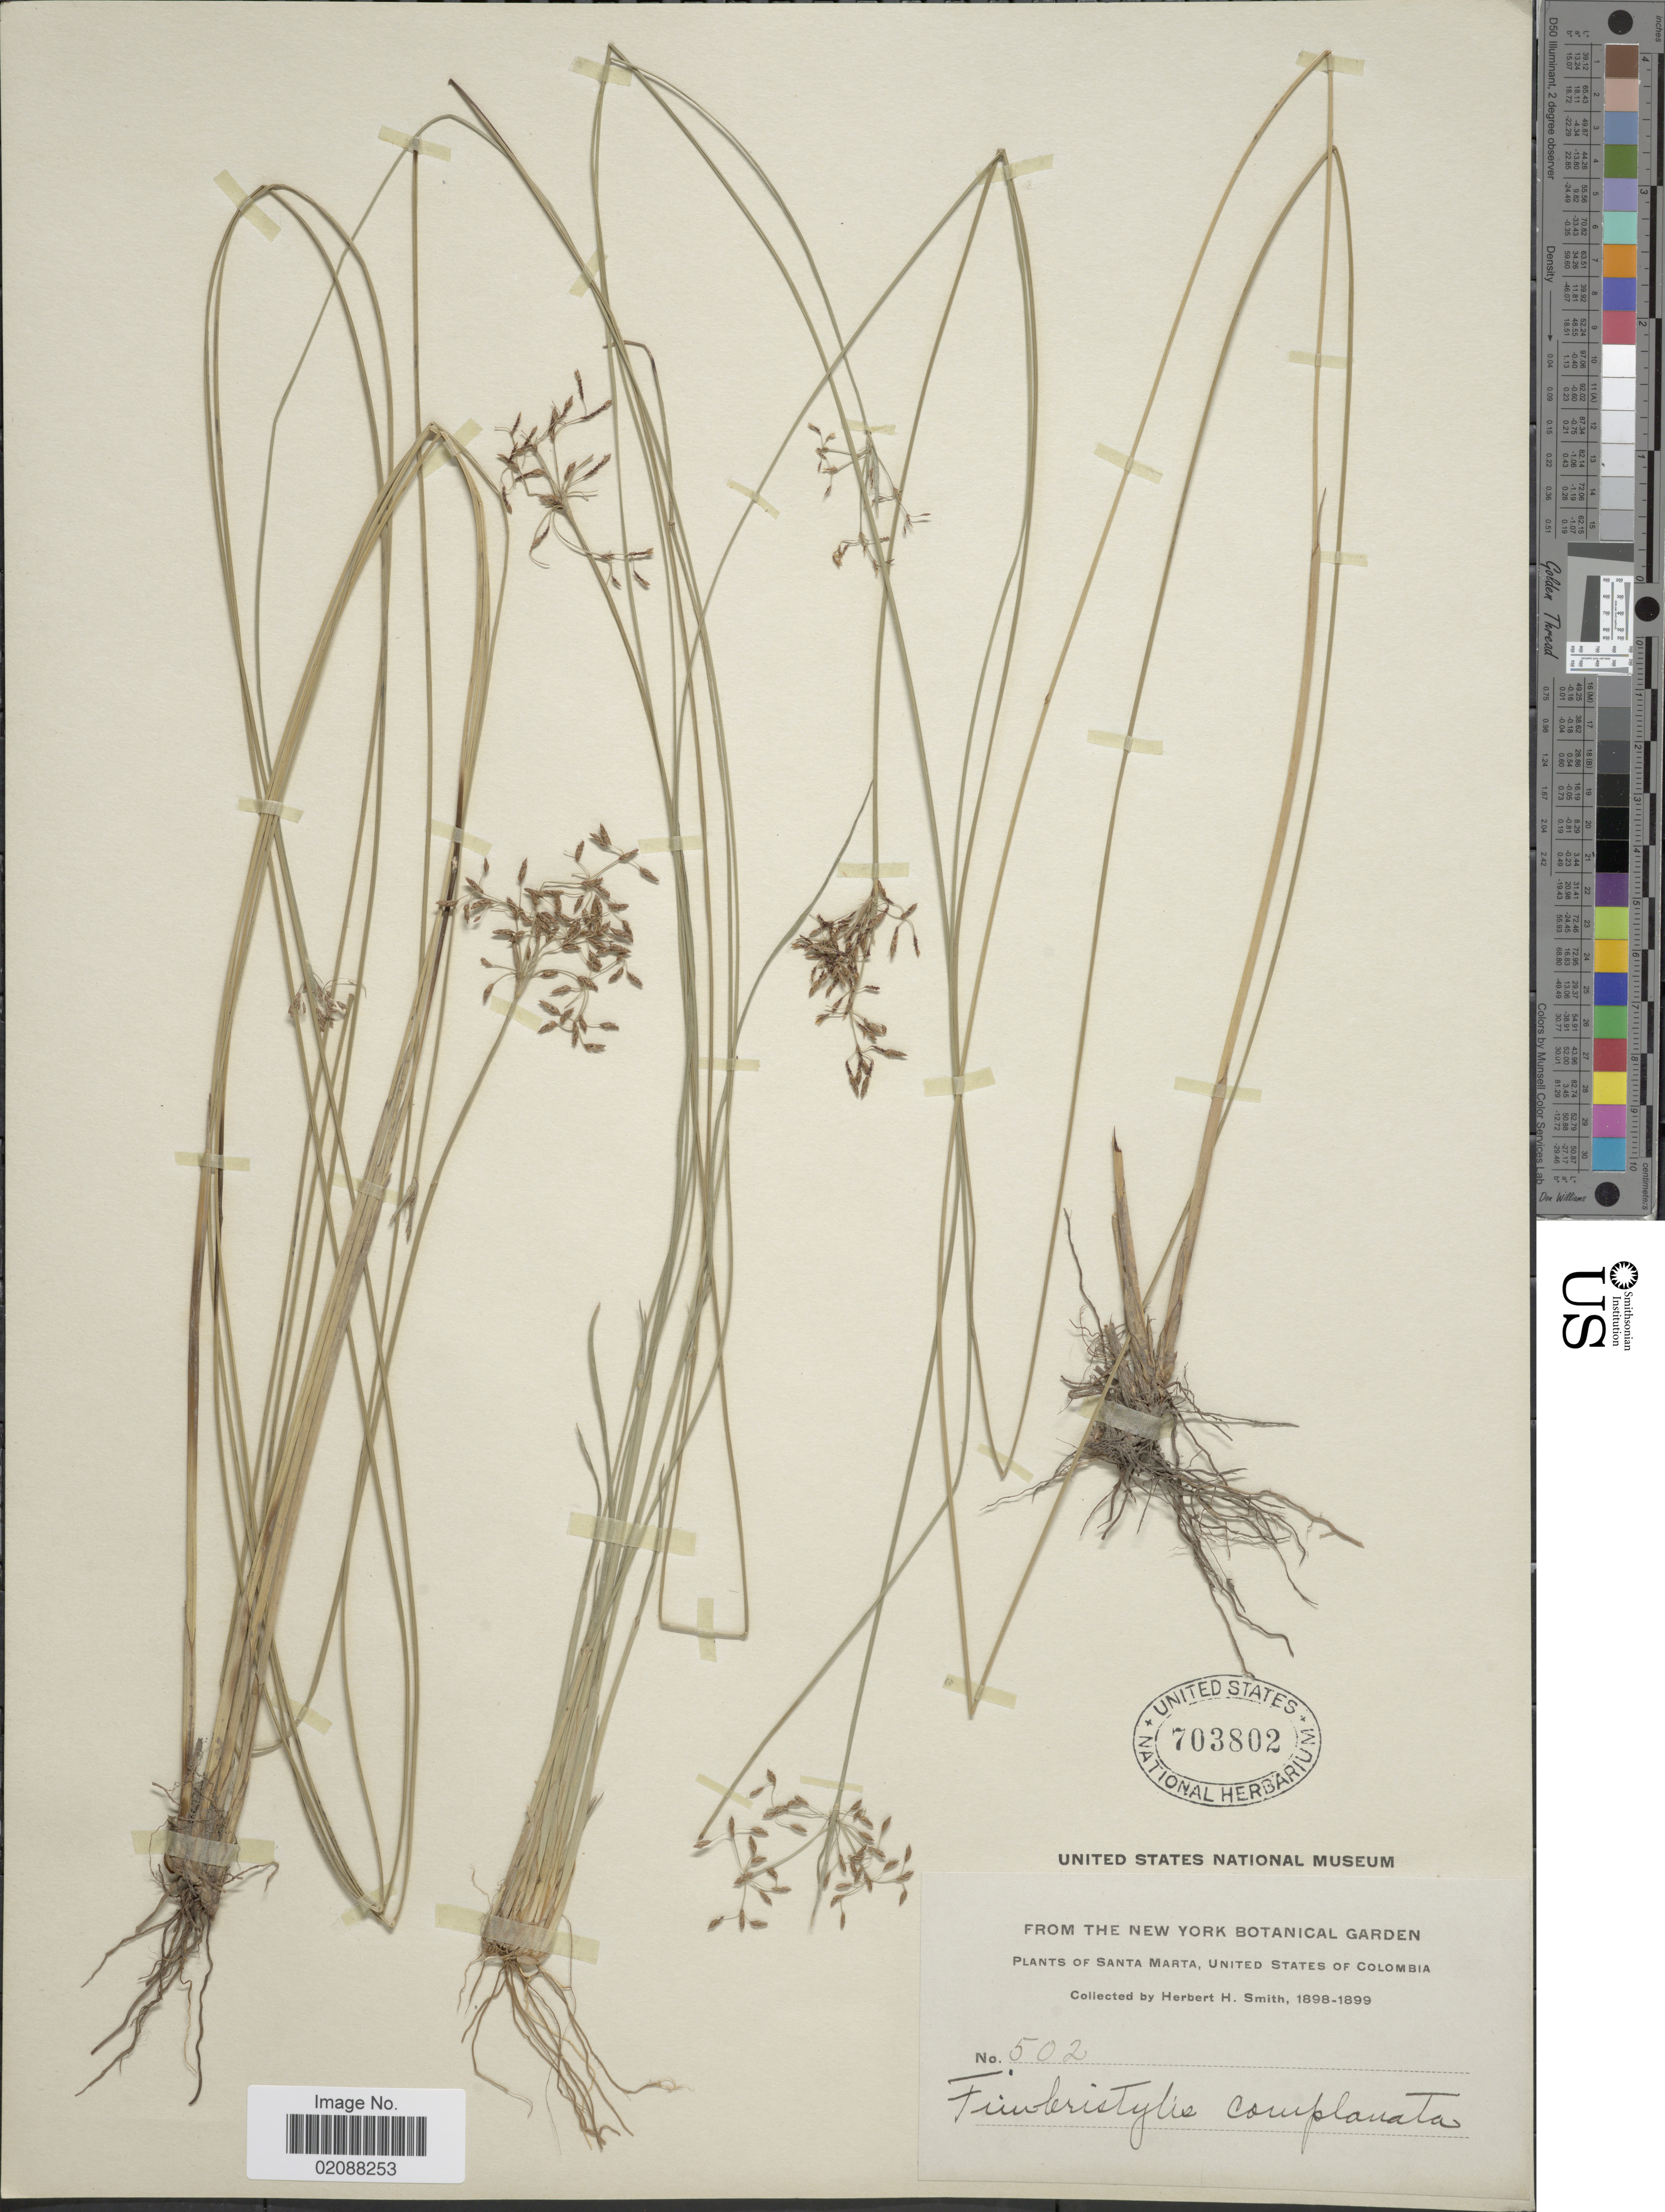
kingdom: Plantae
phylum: Tracheophyta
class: Liliopsida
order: Poales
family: Cyperaceae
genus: Fimbristylis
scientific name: Fimbristylis complanata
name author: (Retz.) Link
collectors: Herbert H. Smith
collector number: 502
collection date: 1898/1899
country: Colombia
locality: Santa Marta, United States of Colombia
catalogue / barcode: US 703802